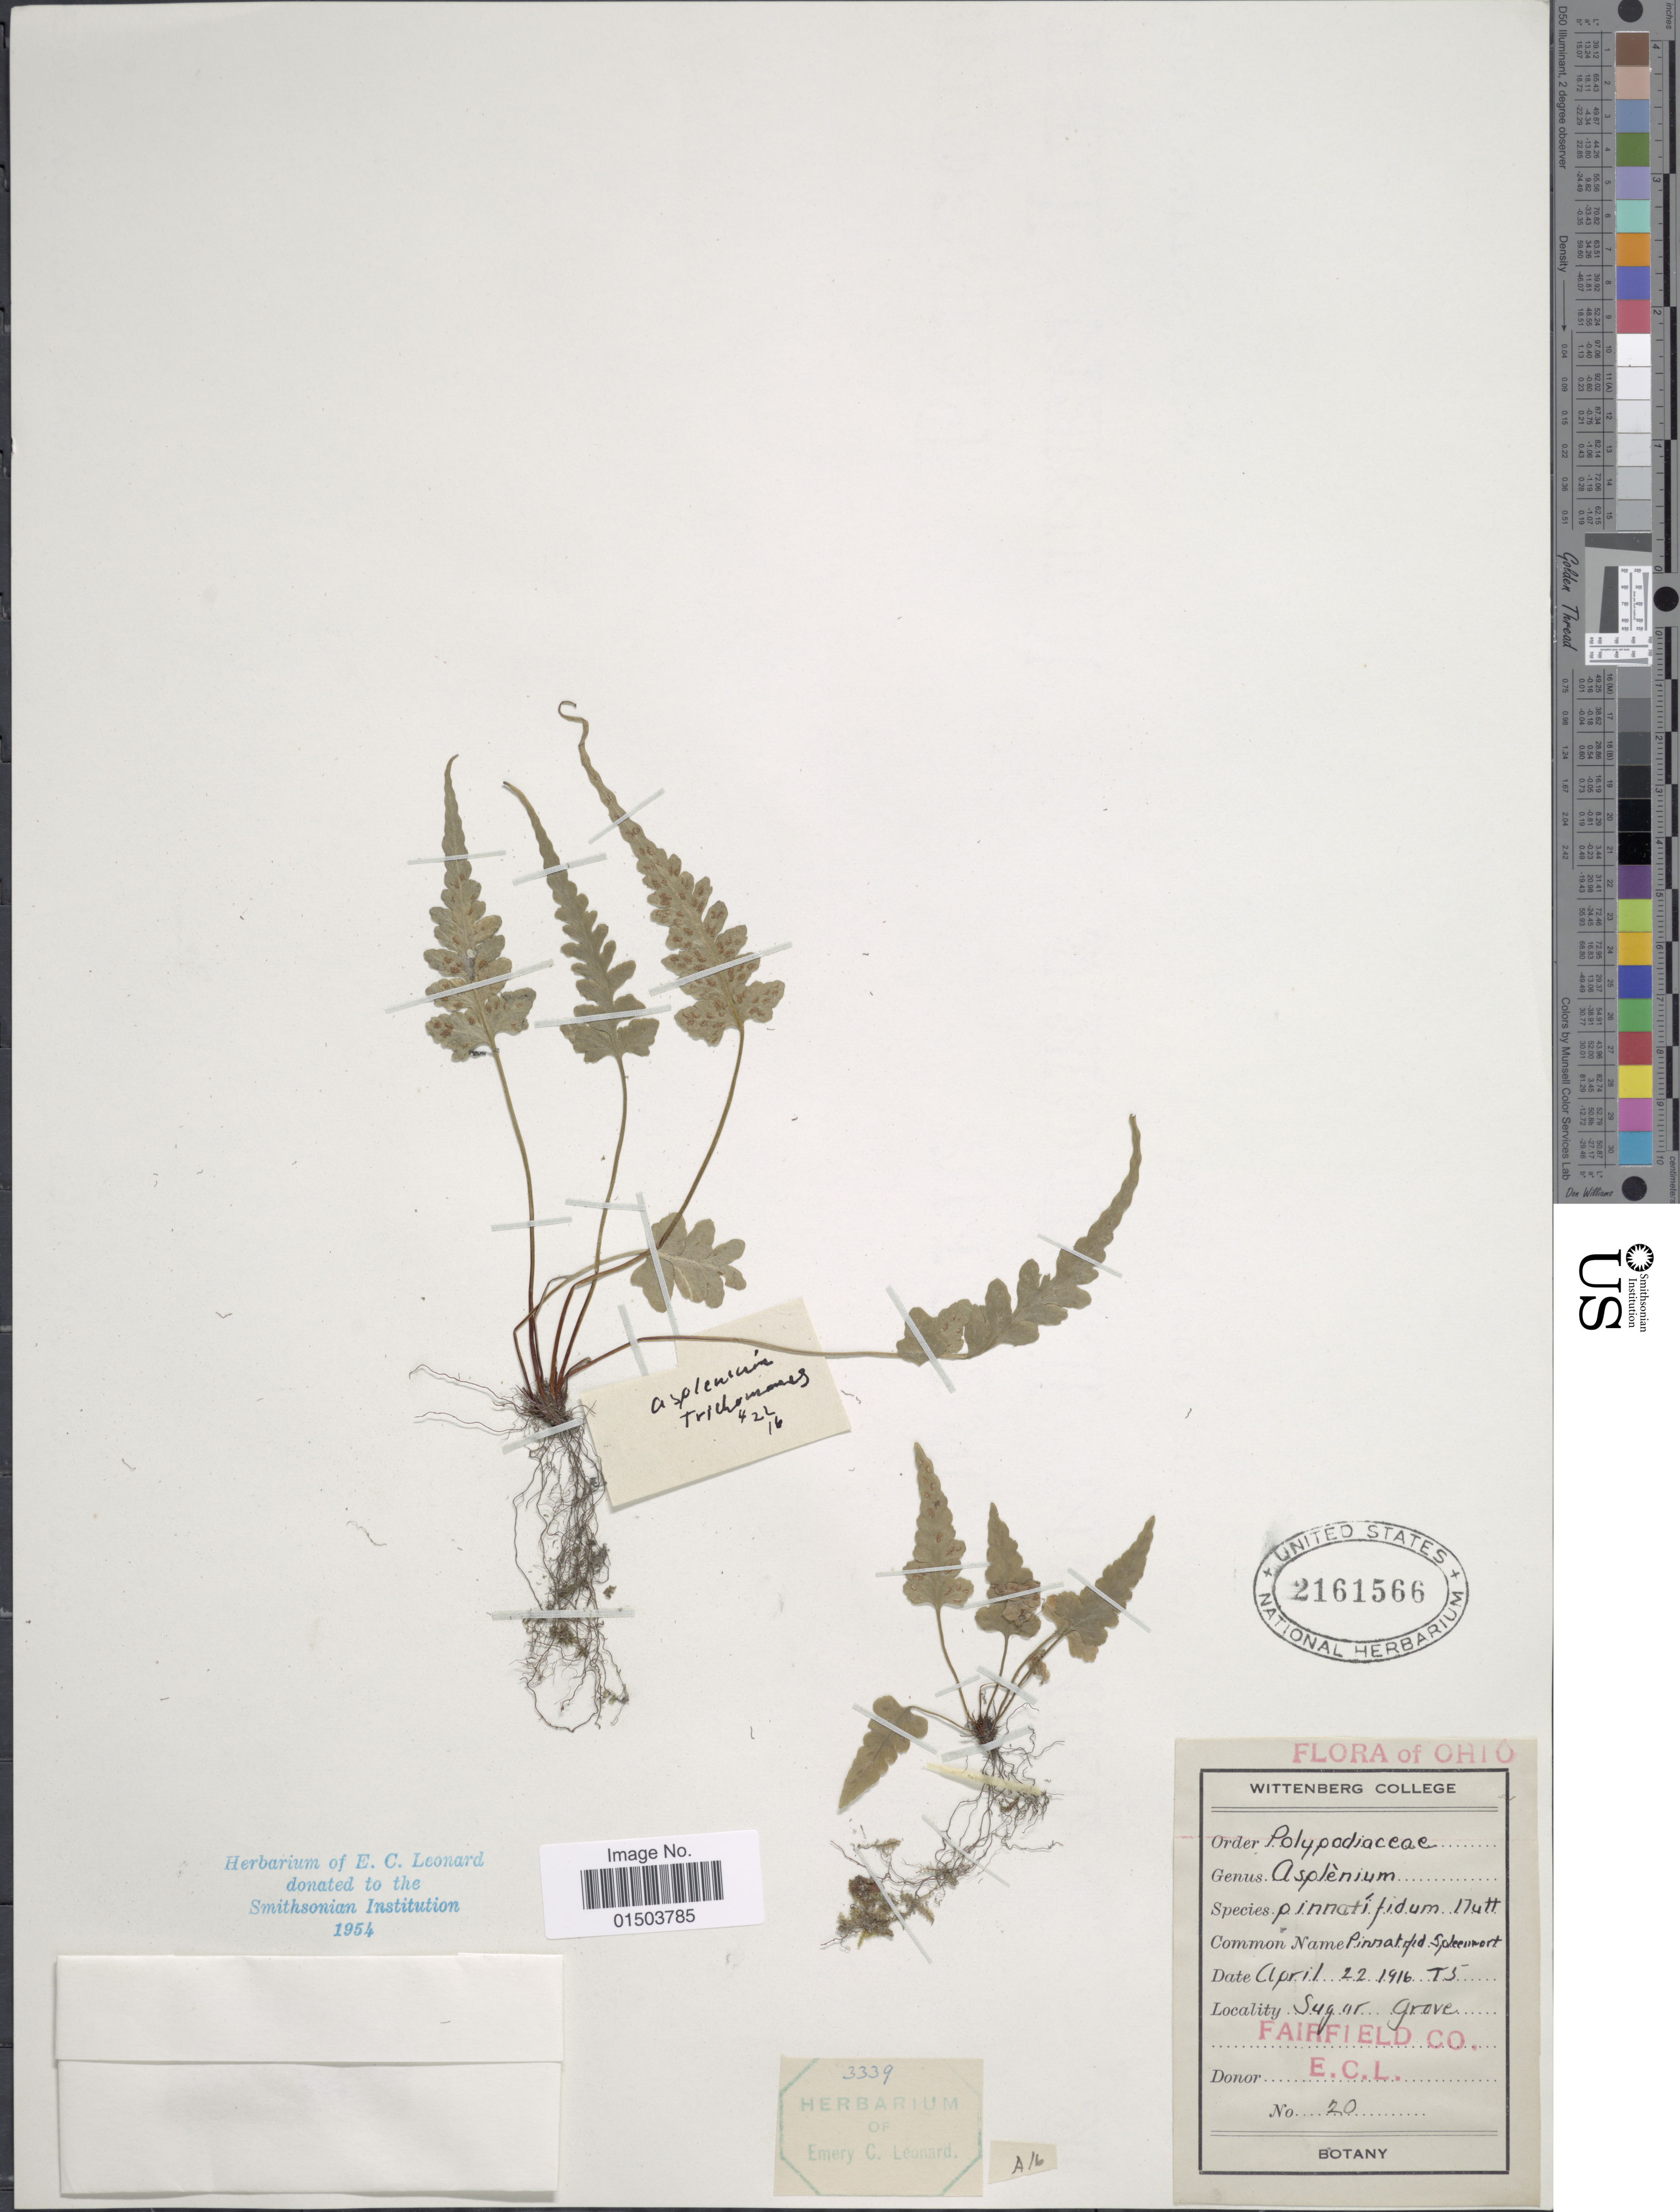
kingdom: Plantae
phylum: Tracheophyta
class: Polypodiopsida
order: Polypodiales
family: Aspleniaceae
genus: Asplenium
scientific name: Asplenium pinnatifidum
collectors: E. C. Leonard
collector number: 20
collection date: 1916-04-22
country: United States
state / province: Ohio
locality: Sugar Grove, Fairfield Co.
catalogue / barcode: US 2161566